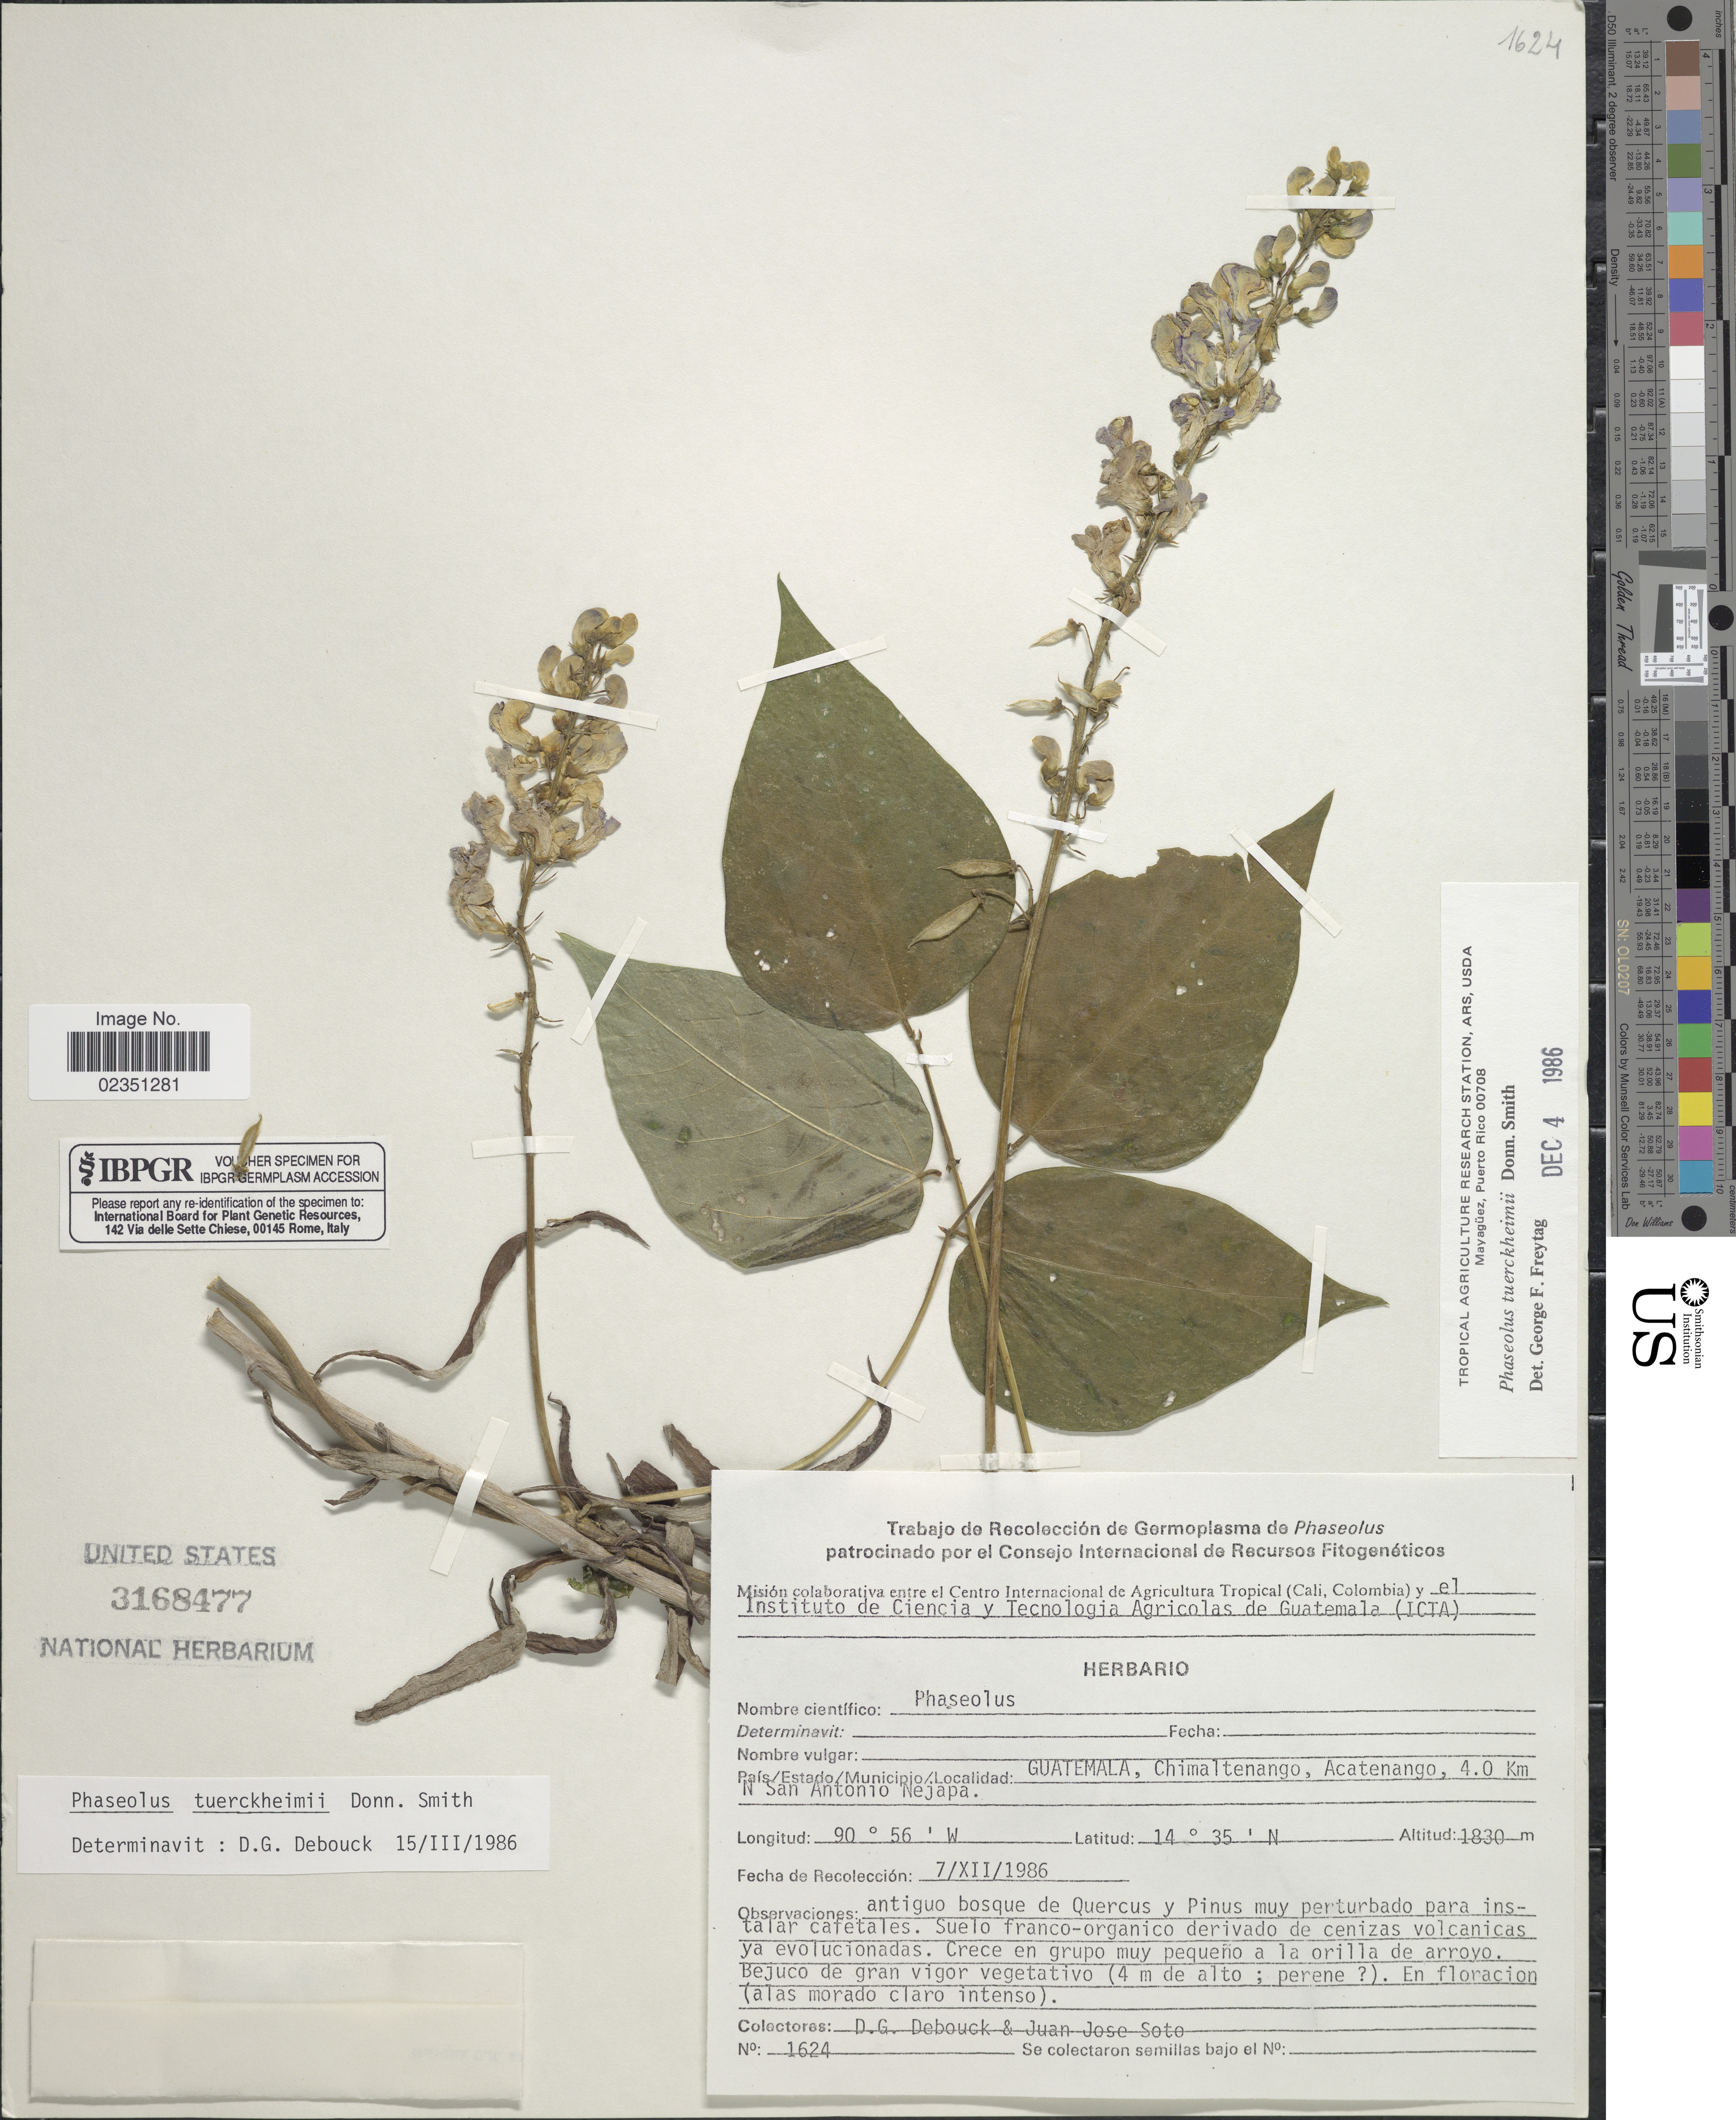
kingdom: Plantae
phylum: Tracheophyta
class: Magnoliopsida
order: Fabales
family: Fabaceae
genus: Phaseolus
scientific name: Phaseolus tuerckheimii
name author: Donn. Sm.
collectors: D. Debouck & J. Soto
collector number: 1624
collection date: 1986-12-07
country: Guatemala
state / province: Chimaltenango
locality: Acatenango, 4.0 Km N San Antonio Nejapa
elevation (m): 1830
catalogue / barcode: US 3168477